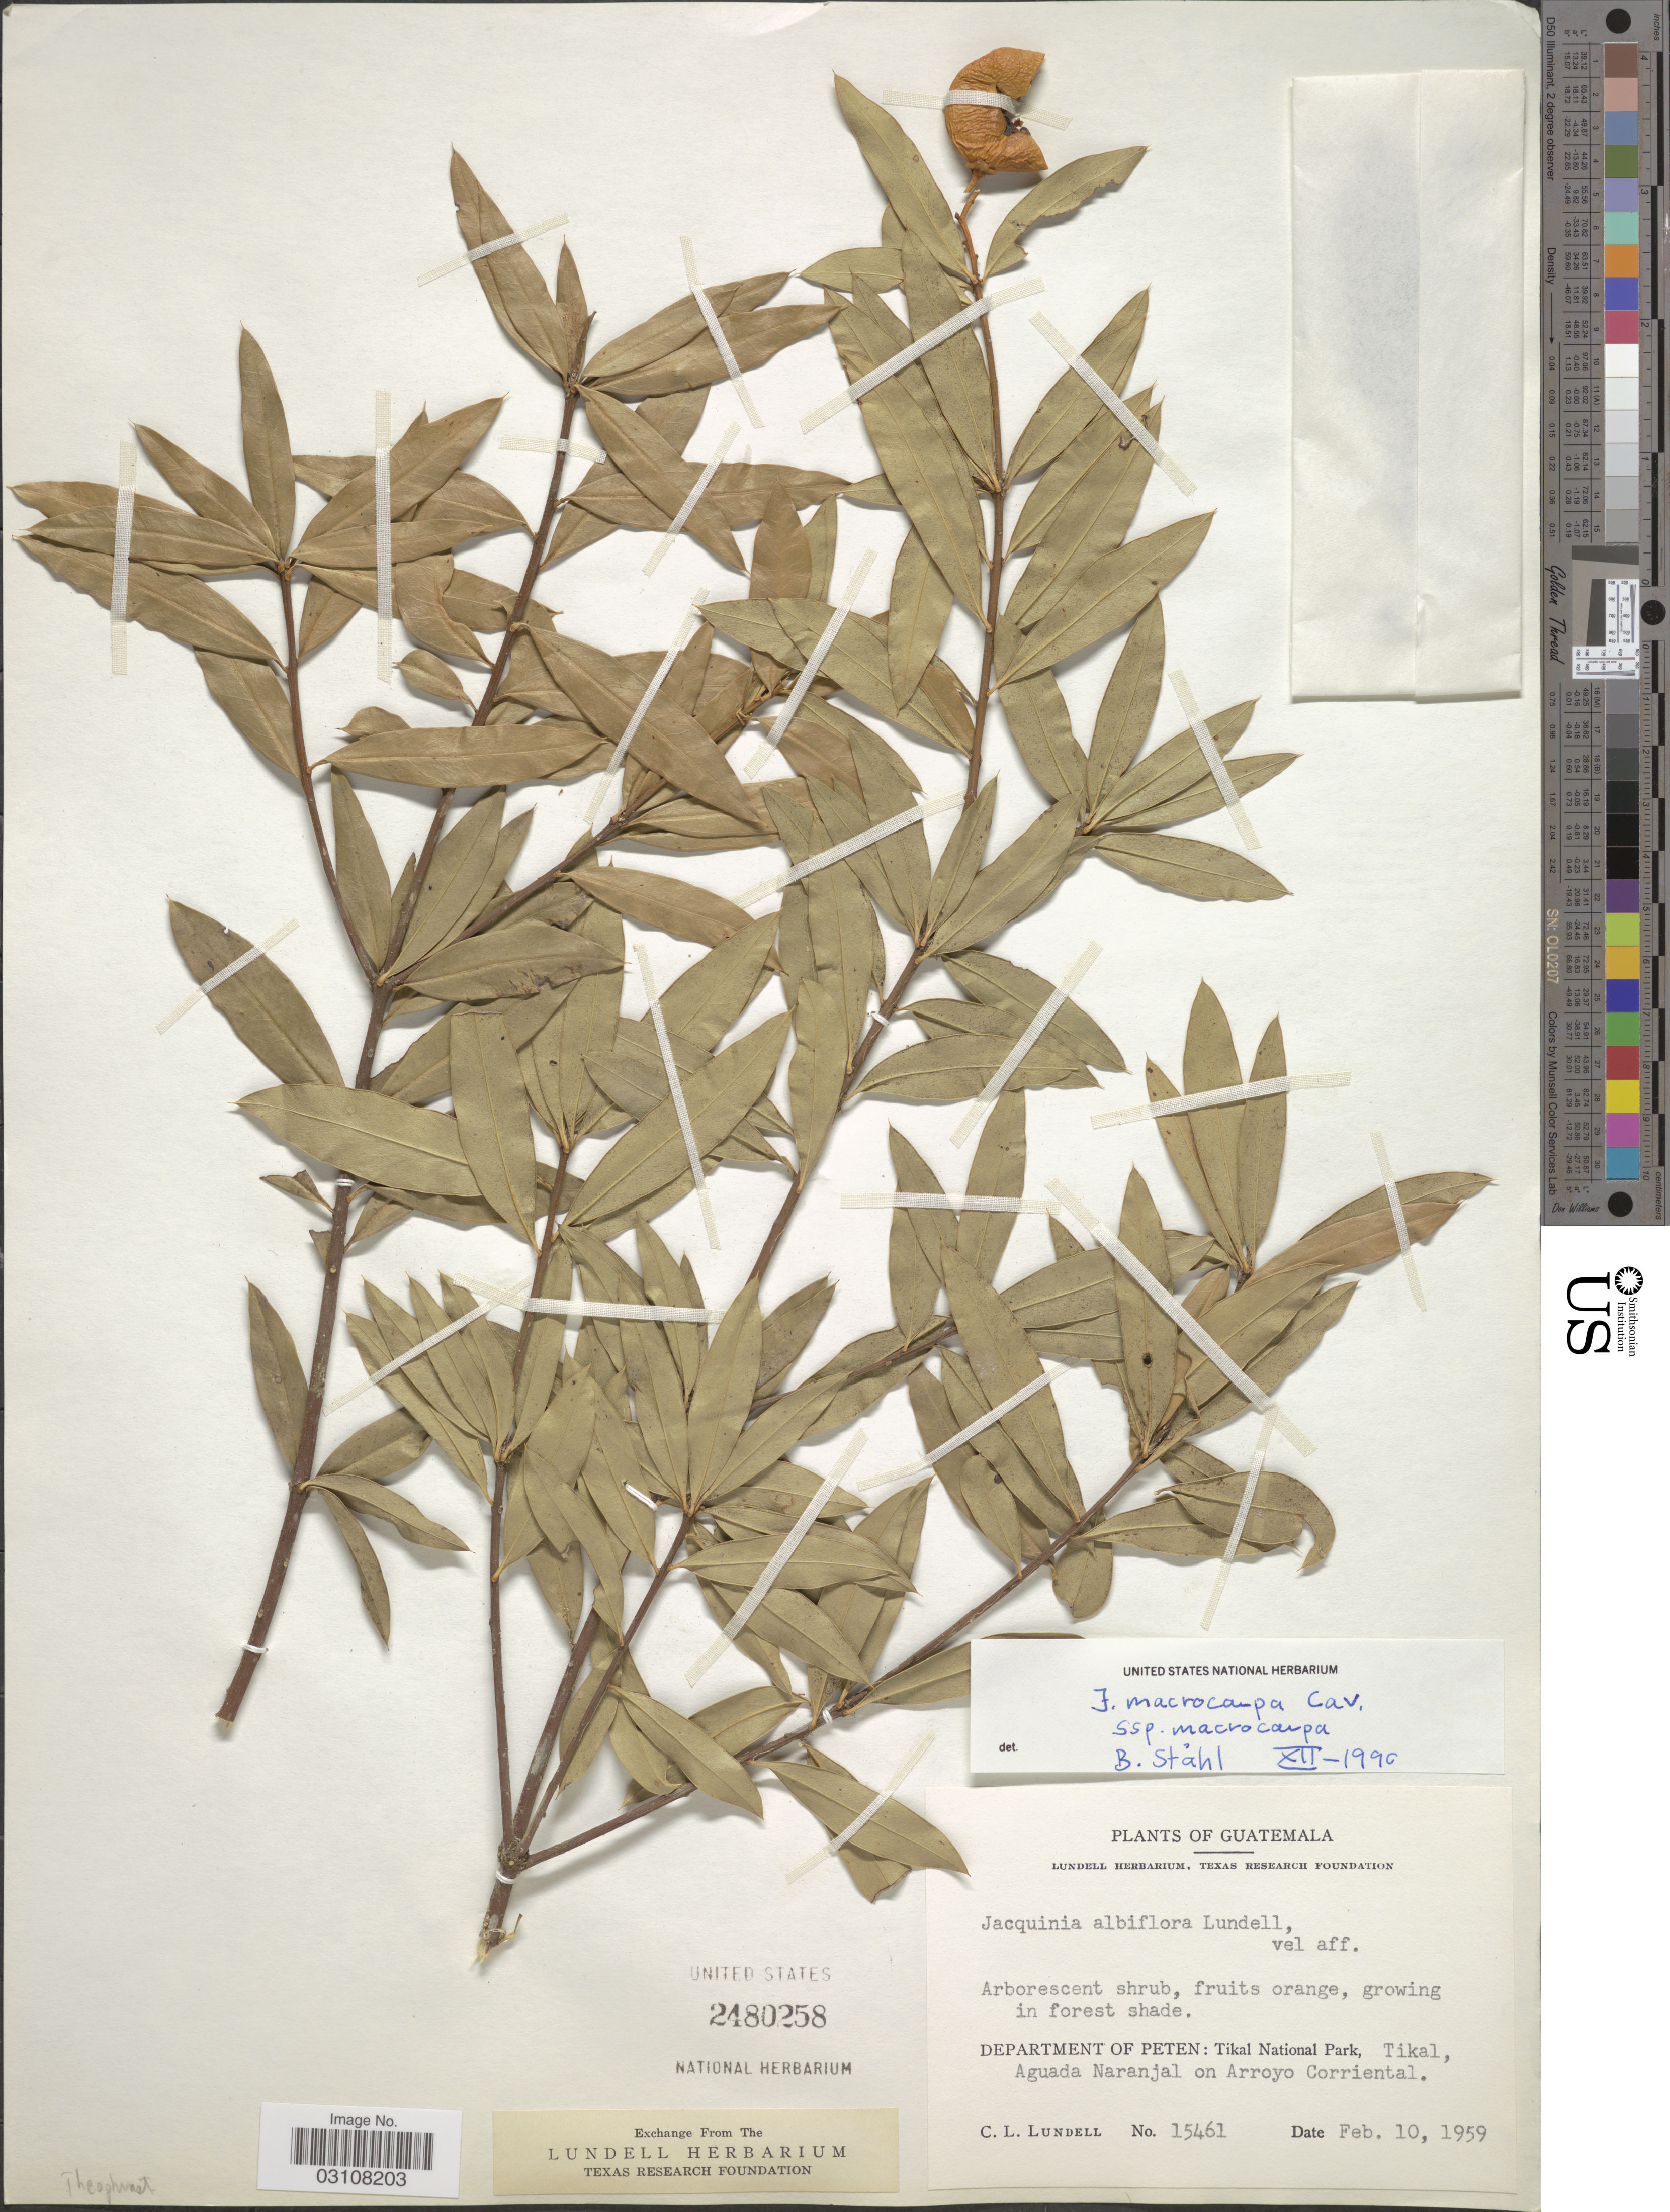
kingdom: Plantae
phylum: Tracheophyta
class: Magnoliopsida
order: Ericales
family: Primulaceae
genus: Jacquinia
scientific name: Jacquinia macrocarpa subsp. macrocarpa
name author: Cav.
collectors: C. L. Lundell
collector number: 15461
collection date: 1959-02-10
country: Guatemala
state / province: El Petén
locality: Department of Peten: Tikal National Park, Tikal, Aguada Naranjal on Arroyo Corriental.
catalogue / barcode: US 2480258